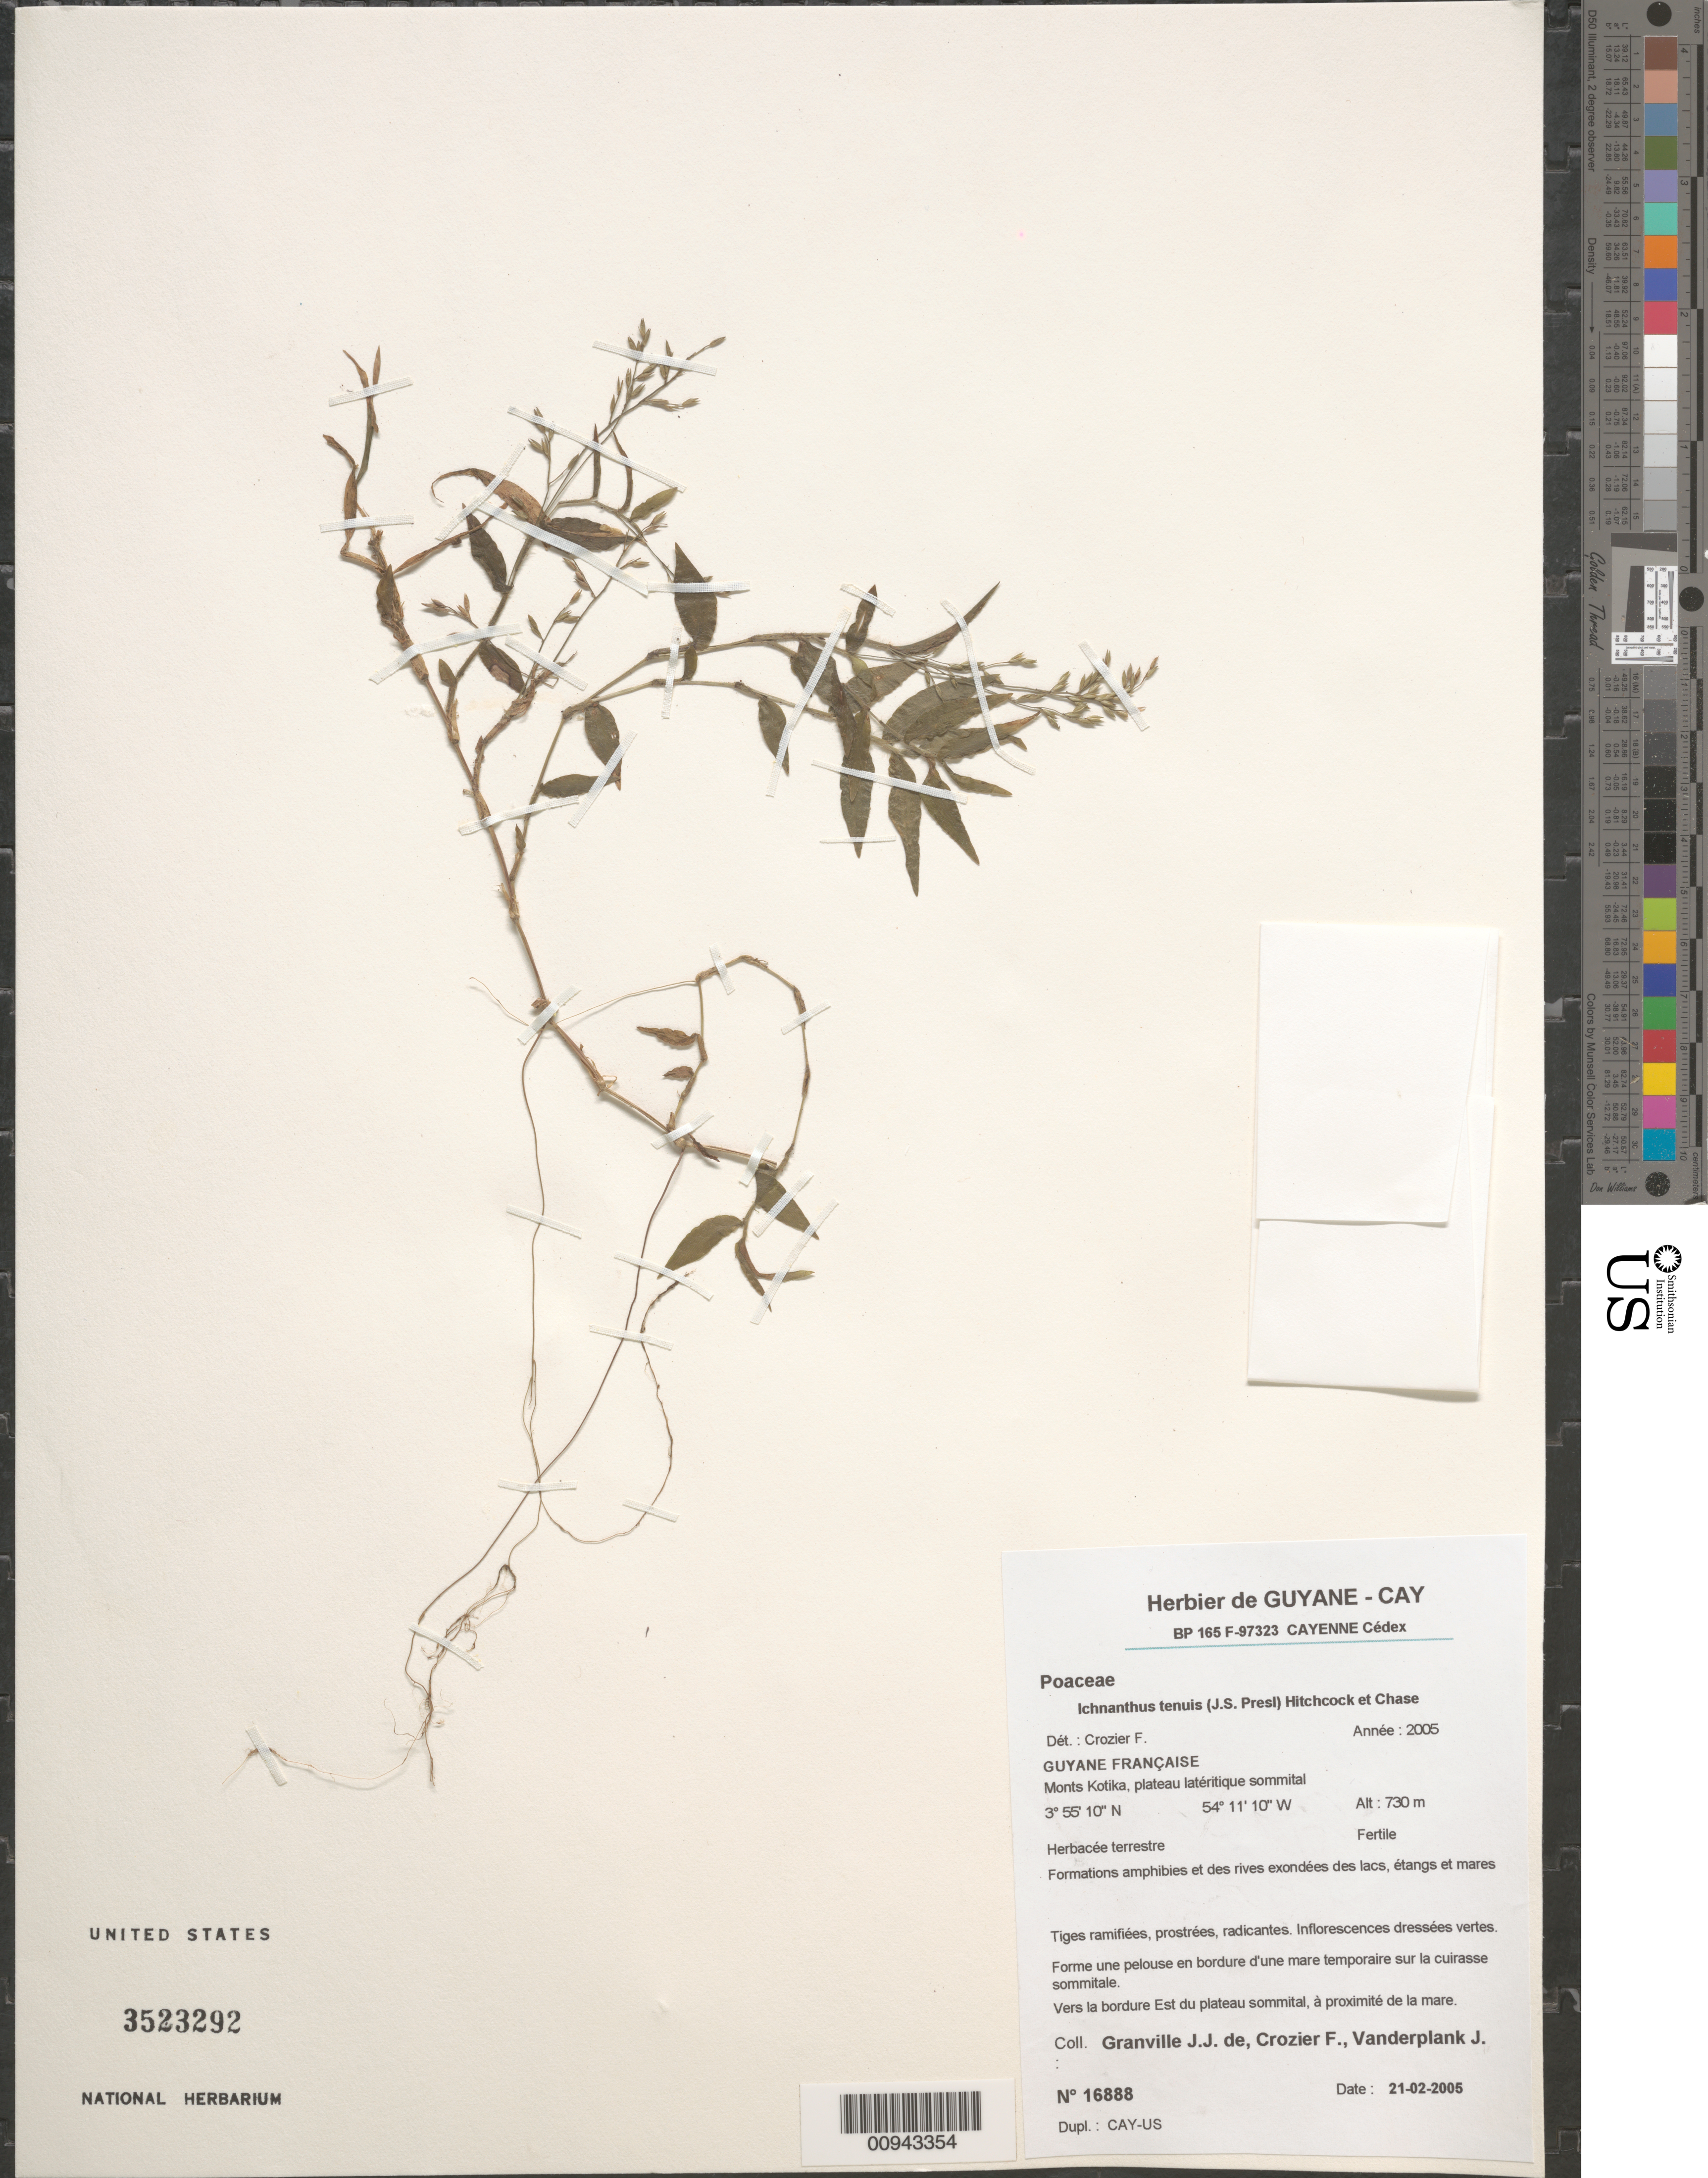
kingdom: Plantae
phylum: Tracheophyta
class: Liliopsida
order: Poales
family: Poaceae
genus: Ichnanthus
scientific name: Ichnanthus tenuis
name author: (J. Presl) Hitchc. & Chase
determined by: Crozier, F.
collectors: J.-J. de Granville, F. Crozier & J. Vanderplank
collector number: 16888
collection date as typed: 21-Feb-05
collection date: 2005-02-21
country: French Guiana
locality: Monts Kotika, vers la bordure Est du plateau sommital, a proximite de la mare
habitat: Formations amphibies et des rives exondees des lacs, etangs et mares. Forme une pelouse en bordure d'une mare temporaires sur la cuirasse sommitale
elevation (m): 730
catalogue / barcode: US 3523292